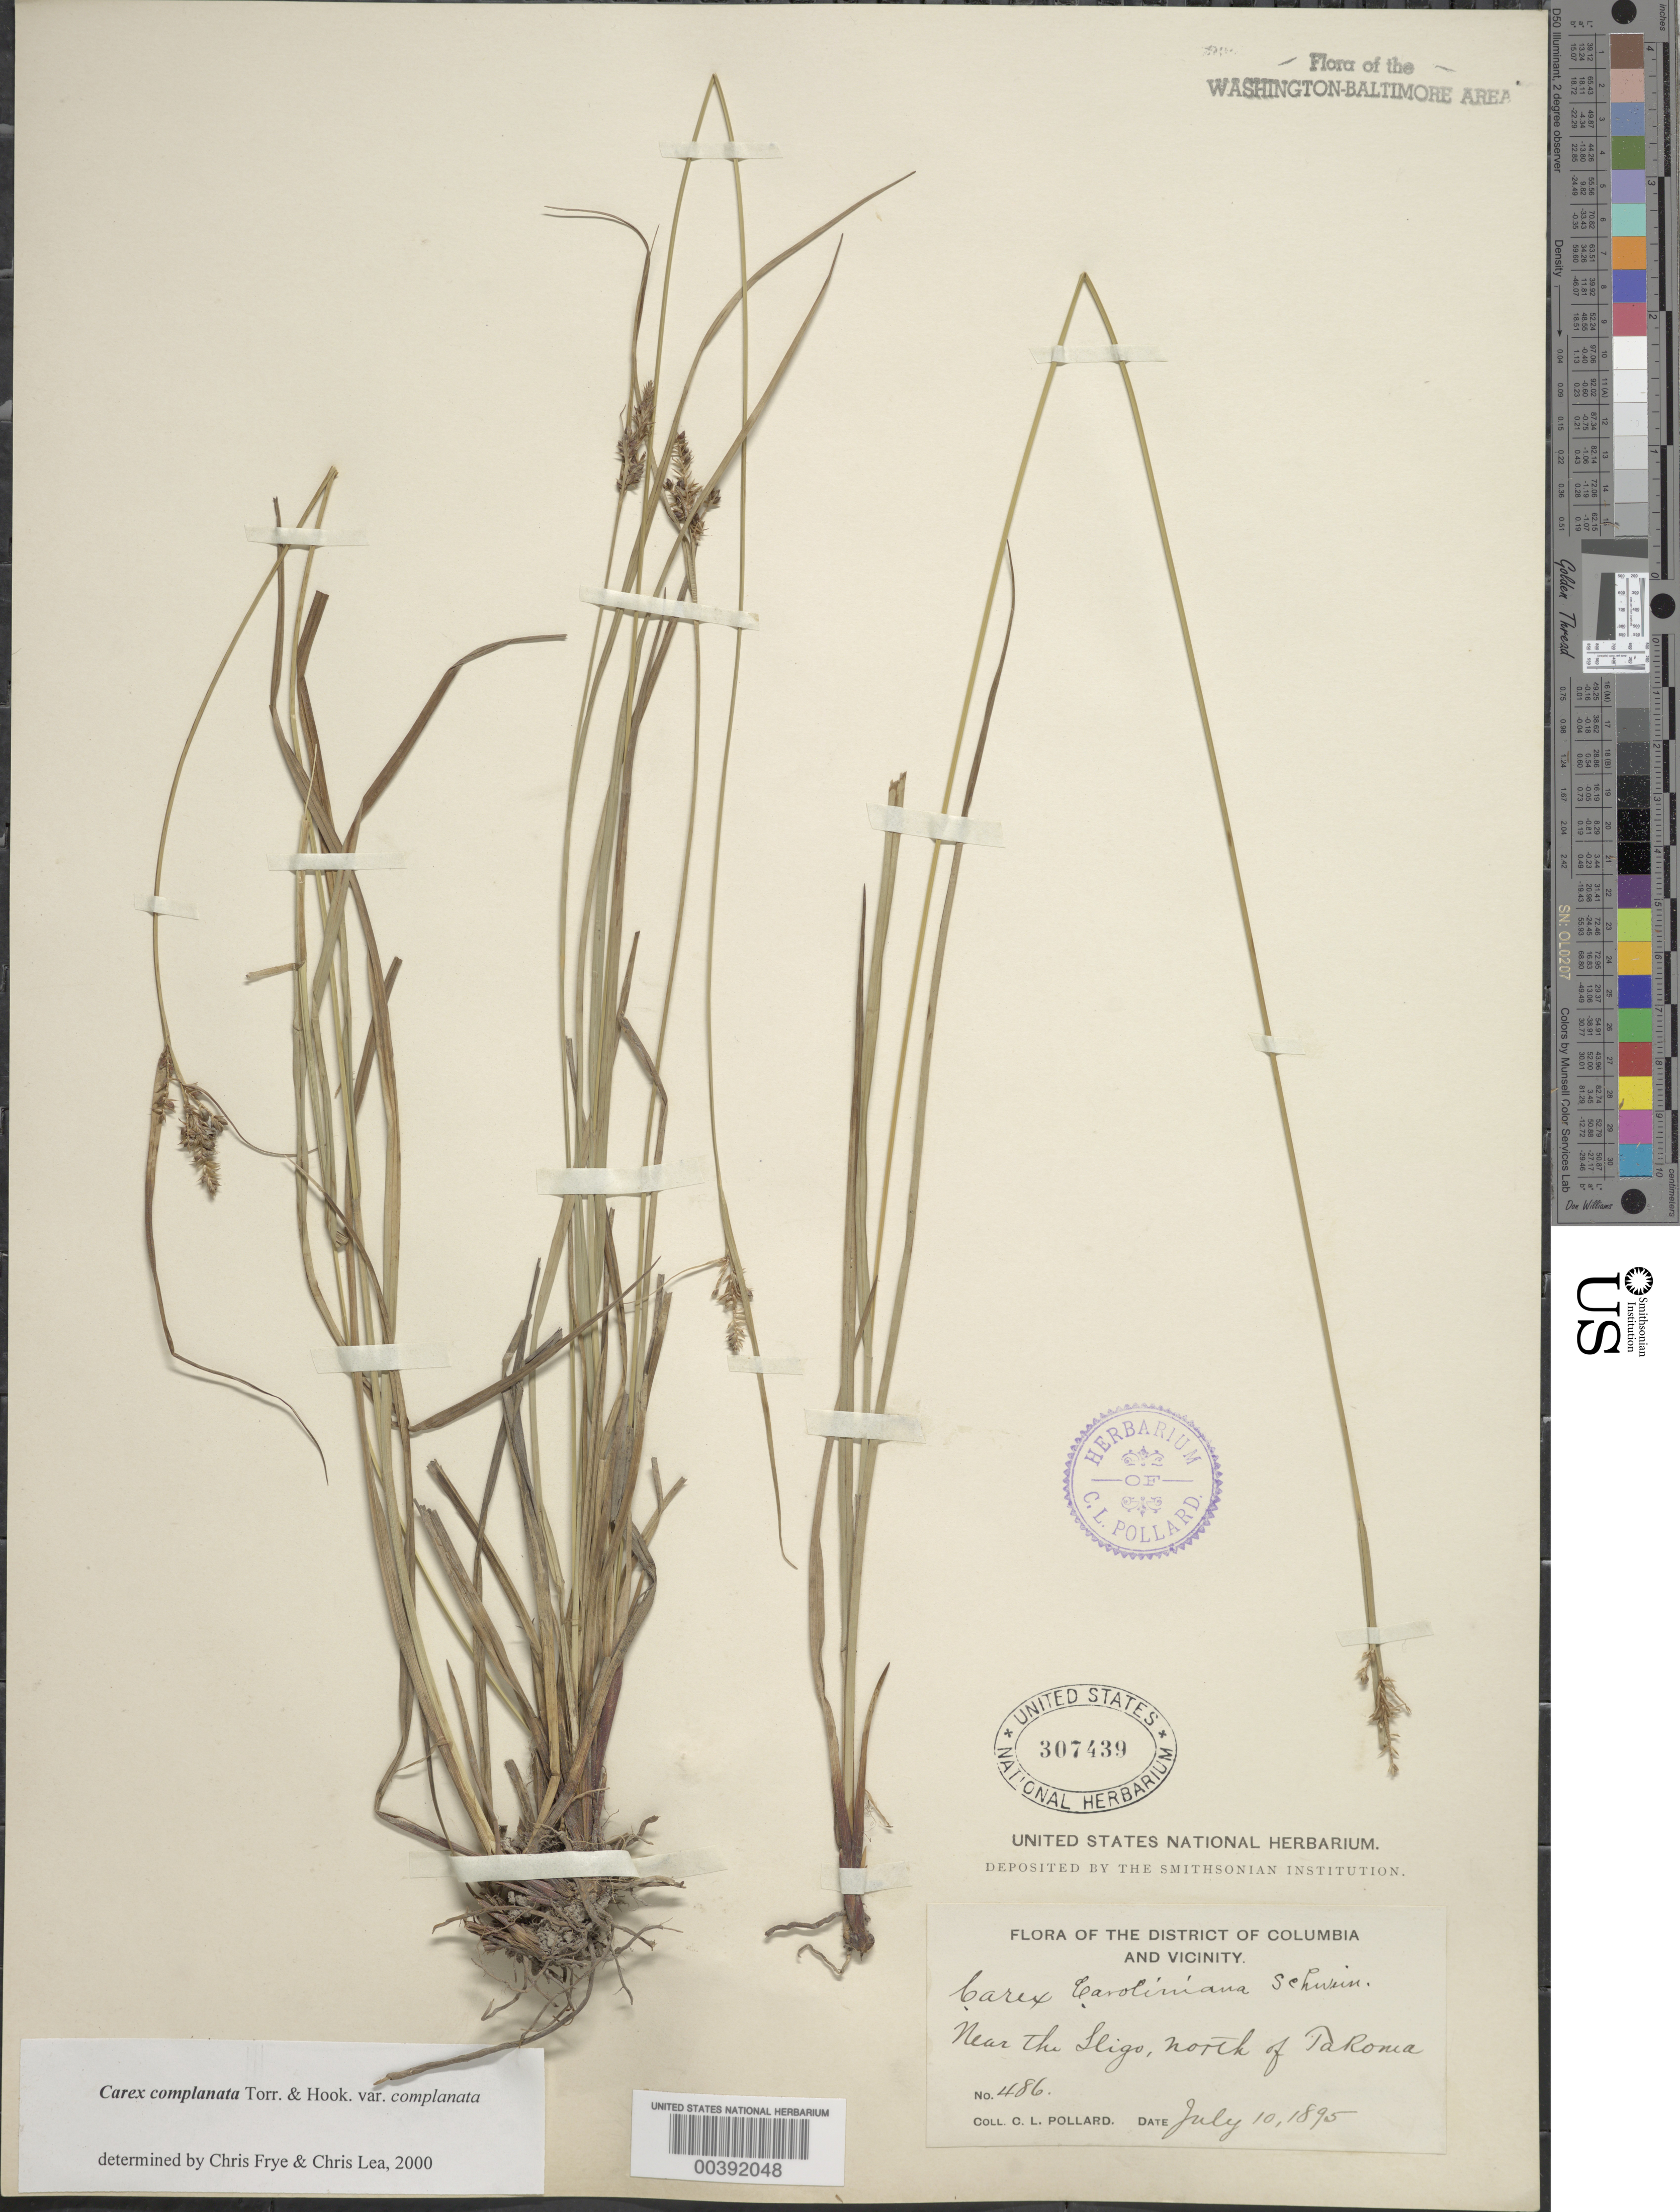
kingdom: Plantae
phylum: Tracheophyta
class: Liliopsida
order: Poales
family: Cyperaceae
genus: Carex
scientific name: Carex complanata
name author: Torr. & Hook.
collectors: C. L. Pollard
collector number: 486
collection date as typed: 10 Jul 1895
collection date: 1895-07-10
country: United States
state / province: Maryland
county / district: Montgomery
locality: Sligo, N of Takoma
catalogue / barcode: US 307439